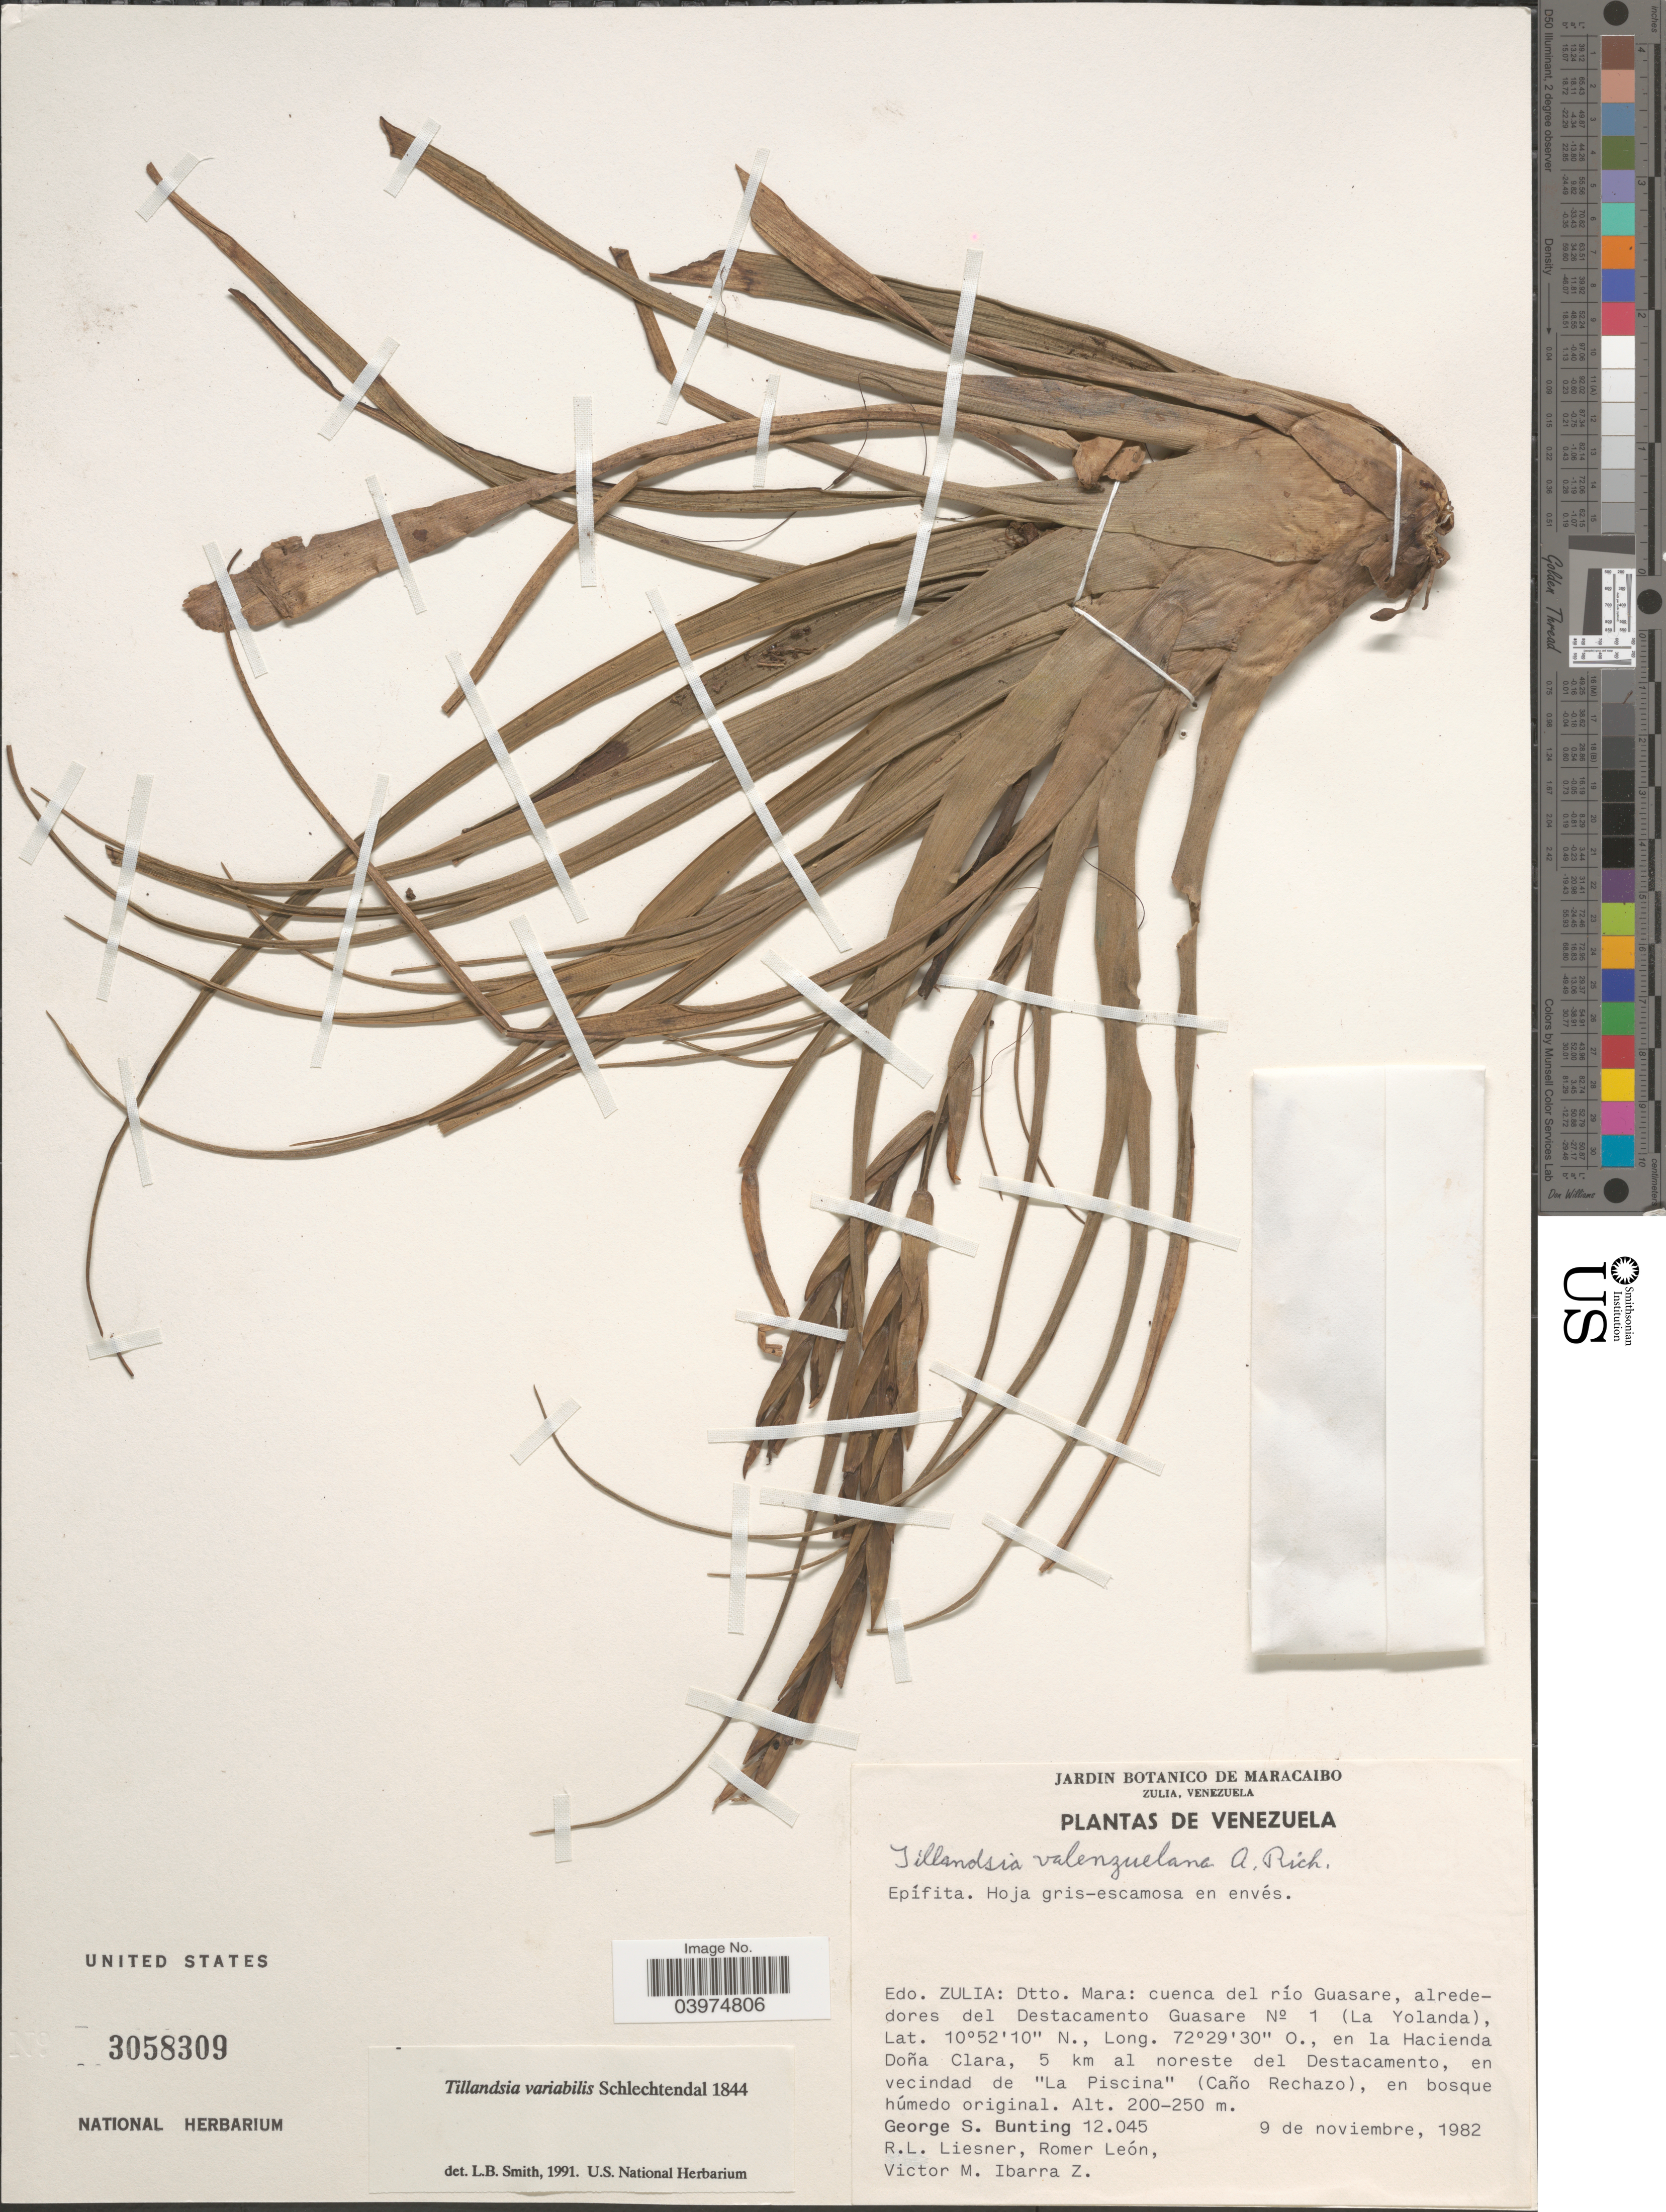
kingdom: Plantae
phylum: Tracheophyta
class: Liliopsida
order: Poales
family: Bromeliaceae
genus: Tillandsia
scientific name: Tillandsia variabilis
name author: Schltdl.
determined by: Smith, Lyman B., (US), NMNH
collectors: G. S. Bunting, R. L. Liesner, R. León & V. Ibarra Z.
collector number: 12045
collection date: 1982-11-09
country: Venezuela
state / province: Zulia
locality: Edo. Zulia: Dtto. Mara: cuenca del río Guasare, alrededores del Destacamento Guasare No 1 (La Yolanda), en la Hacienda Doña Clara, 5 km al noreste del Destacamento, en vecindad de "La Piscina" (Caño Rechazo).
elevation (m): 200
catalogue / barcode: US 3058309